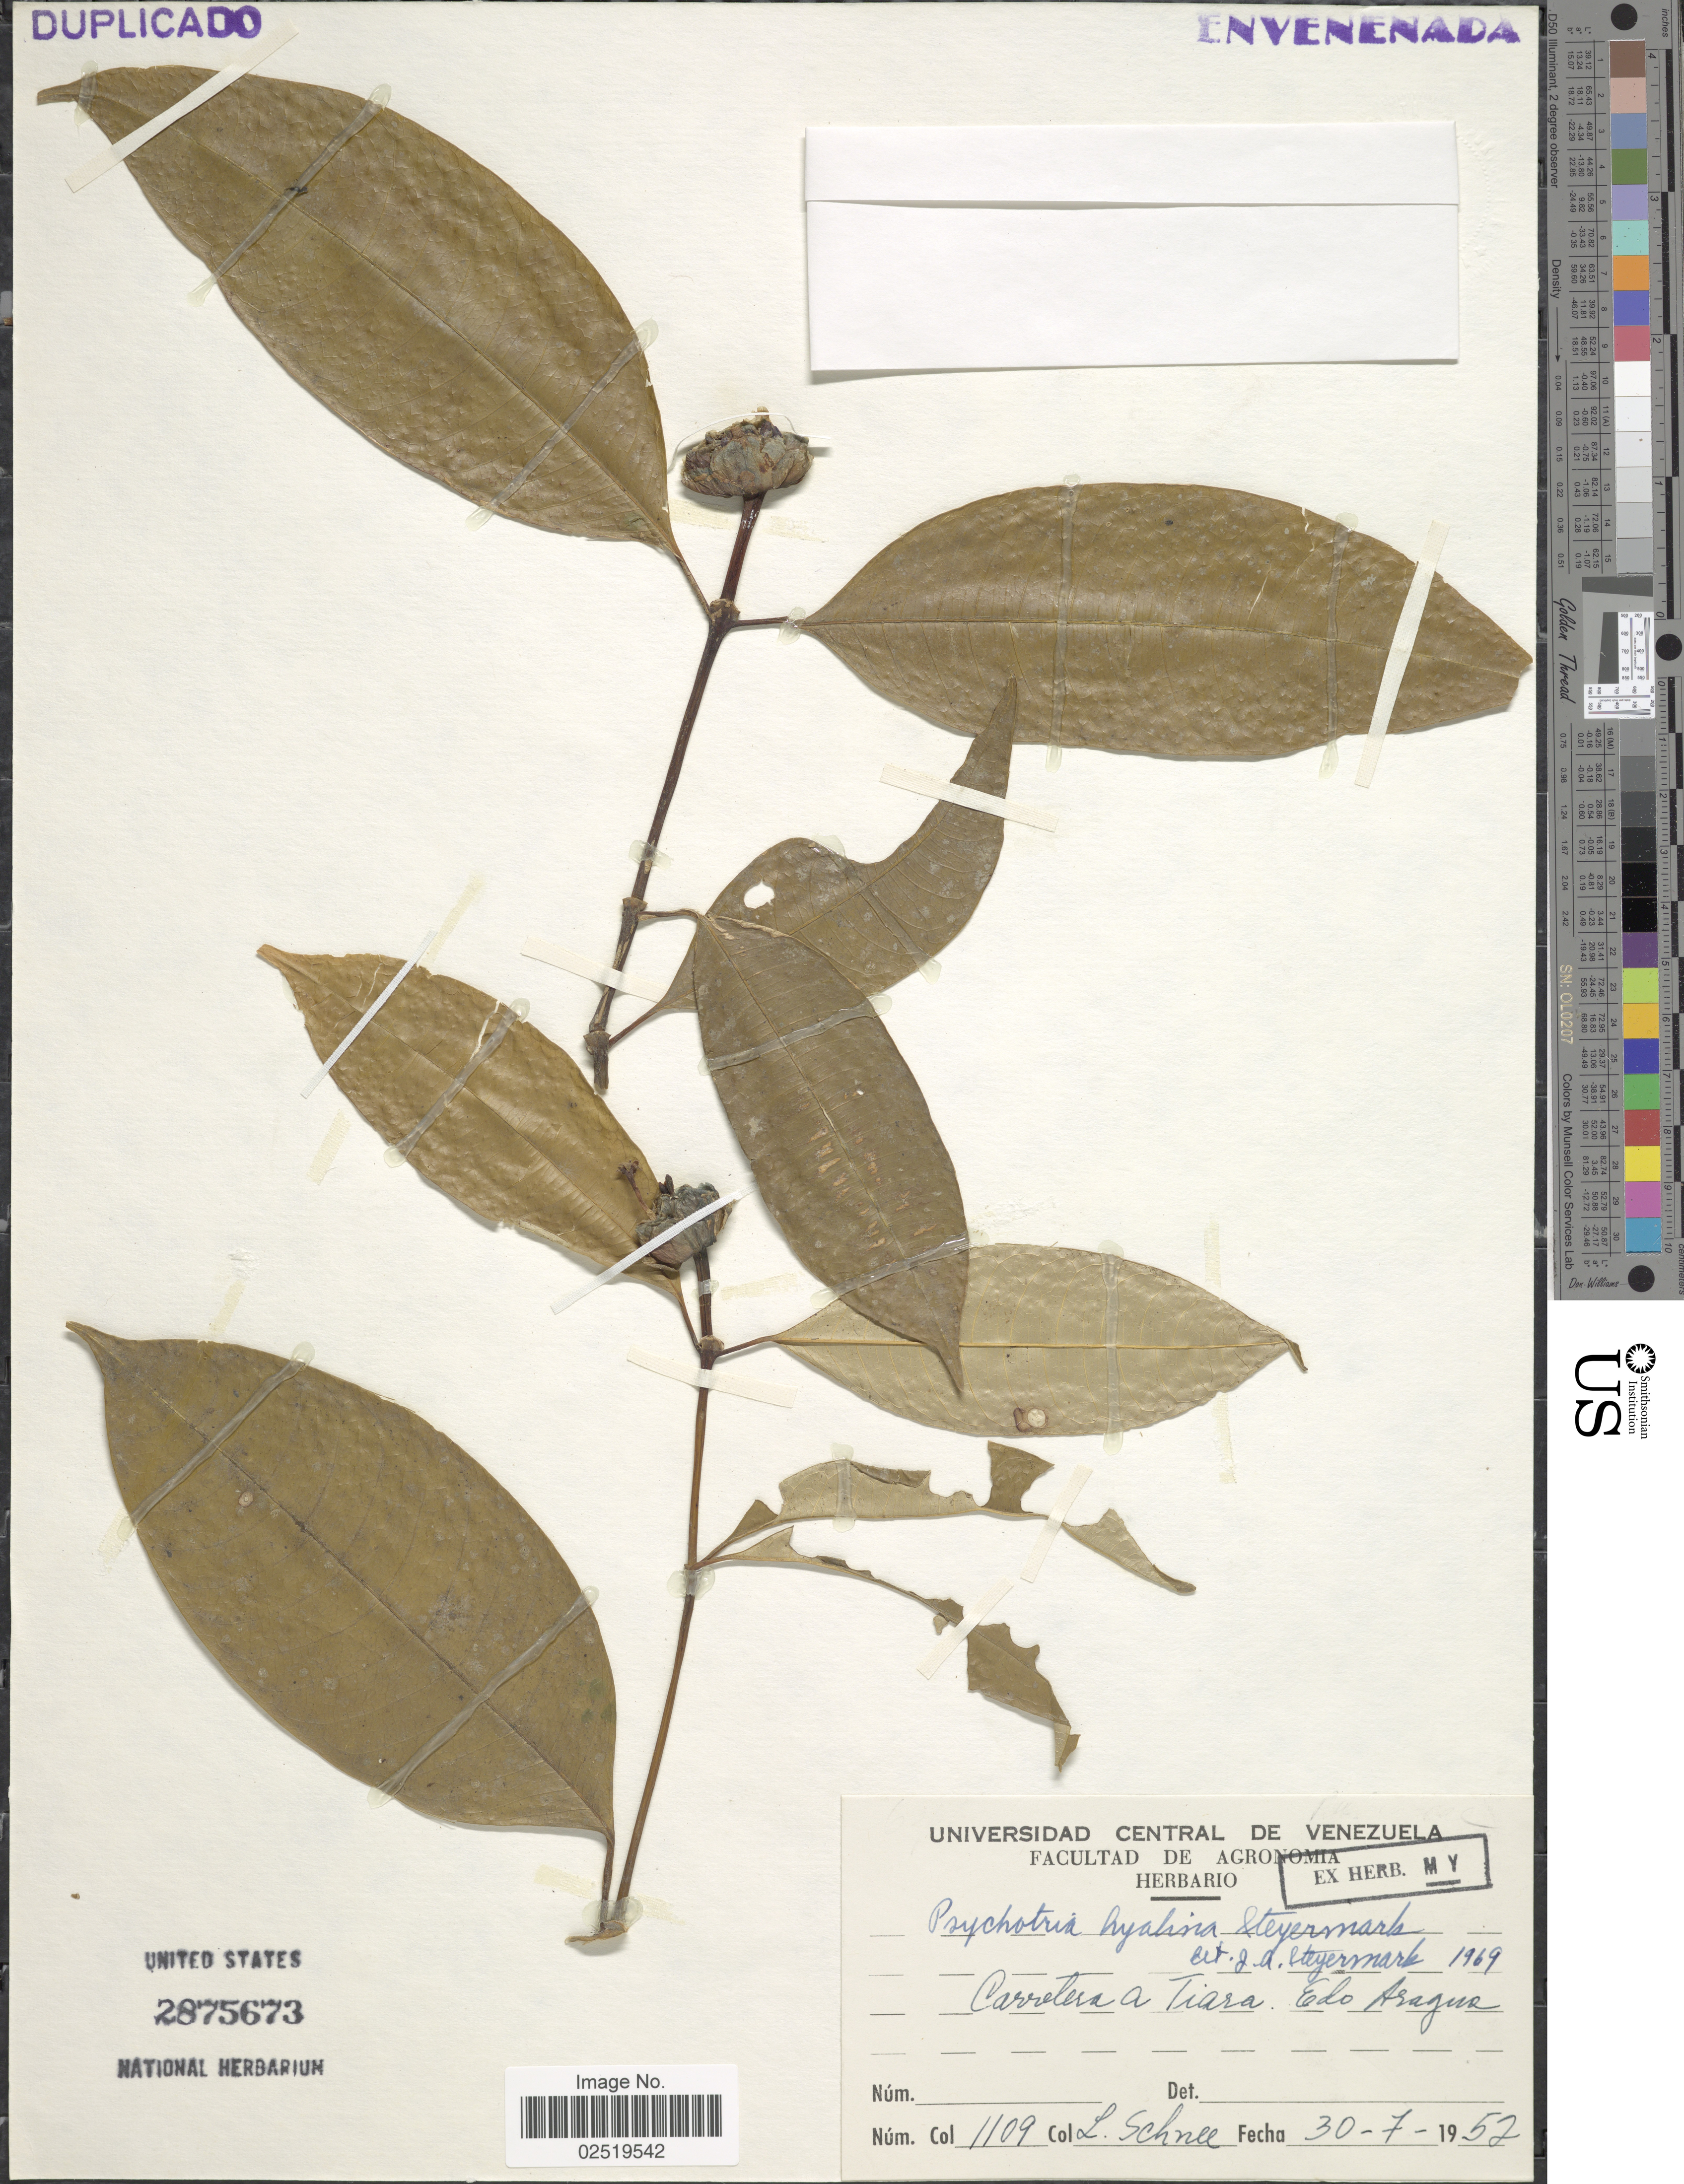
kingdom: Plantae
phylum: Tracheophyta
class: Magnoliopsida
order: Gentianales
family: Rubiaceae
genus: Psychotria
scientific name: Psychotria hyalina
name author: Steyerm.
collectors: L. Schnee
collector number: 1109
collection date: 1952-07-30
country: Venezuela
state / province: Aragua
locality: Carretera Tiara.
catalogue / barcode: US 2875673